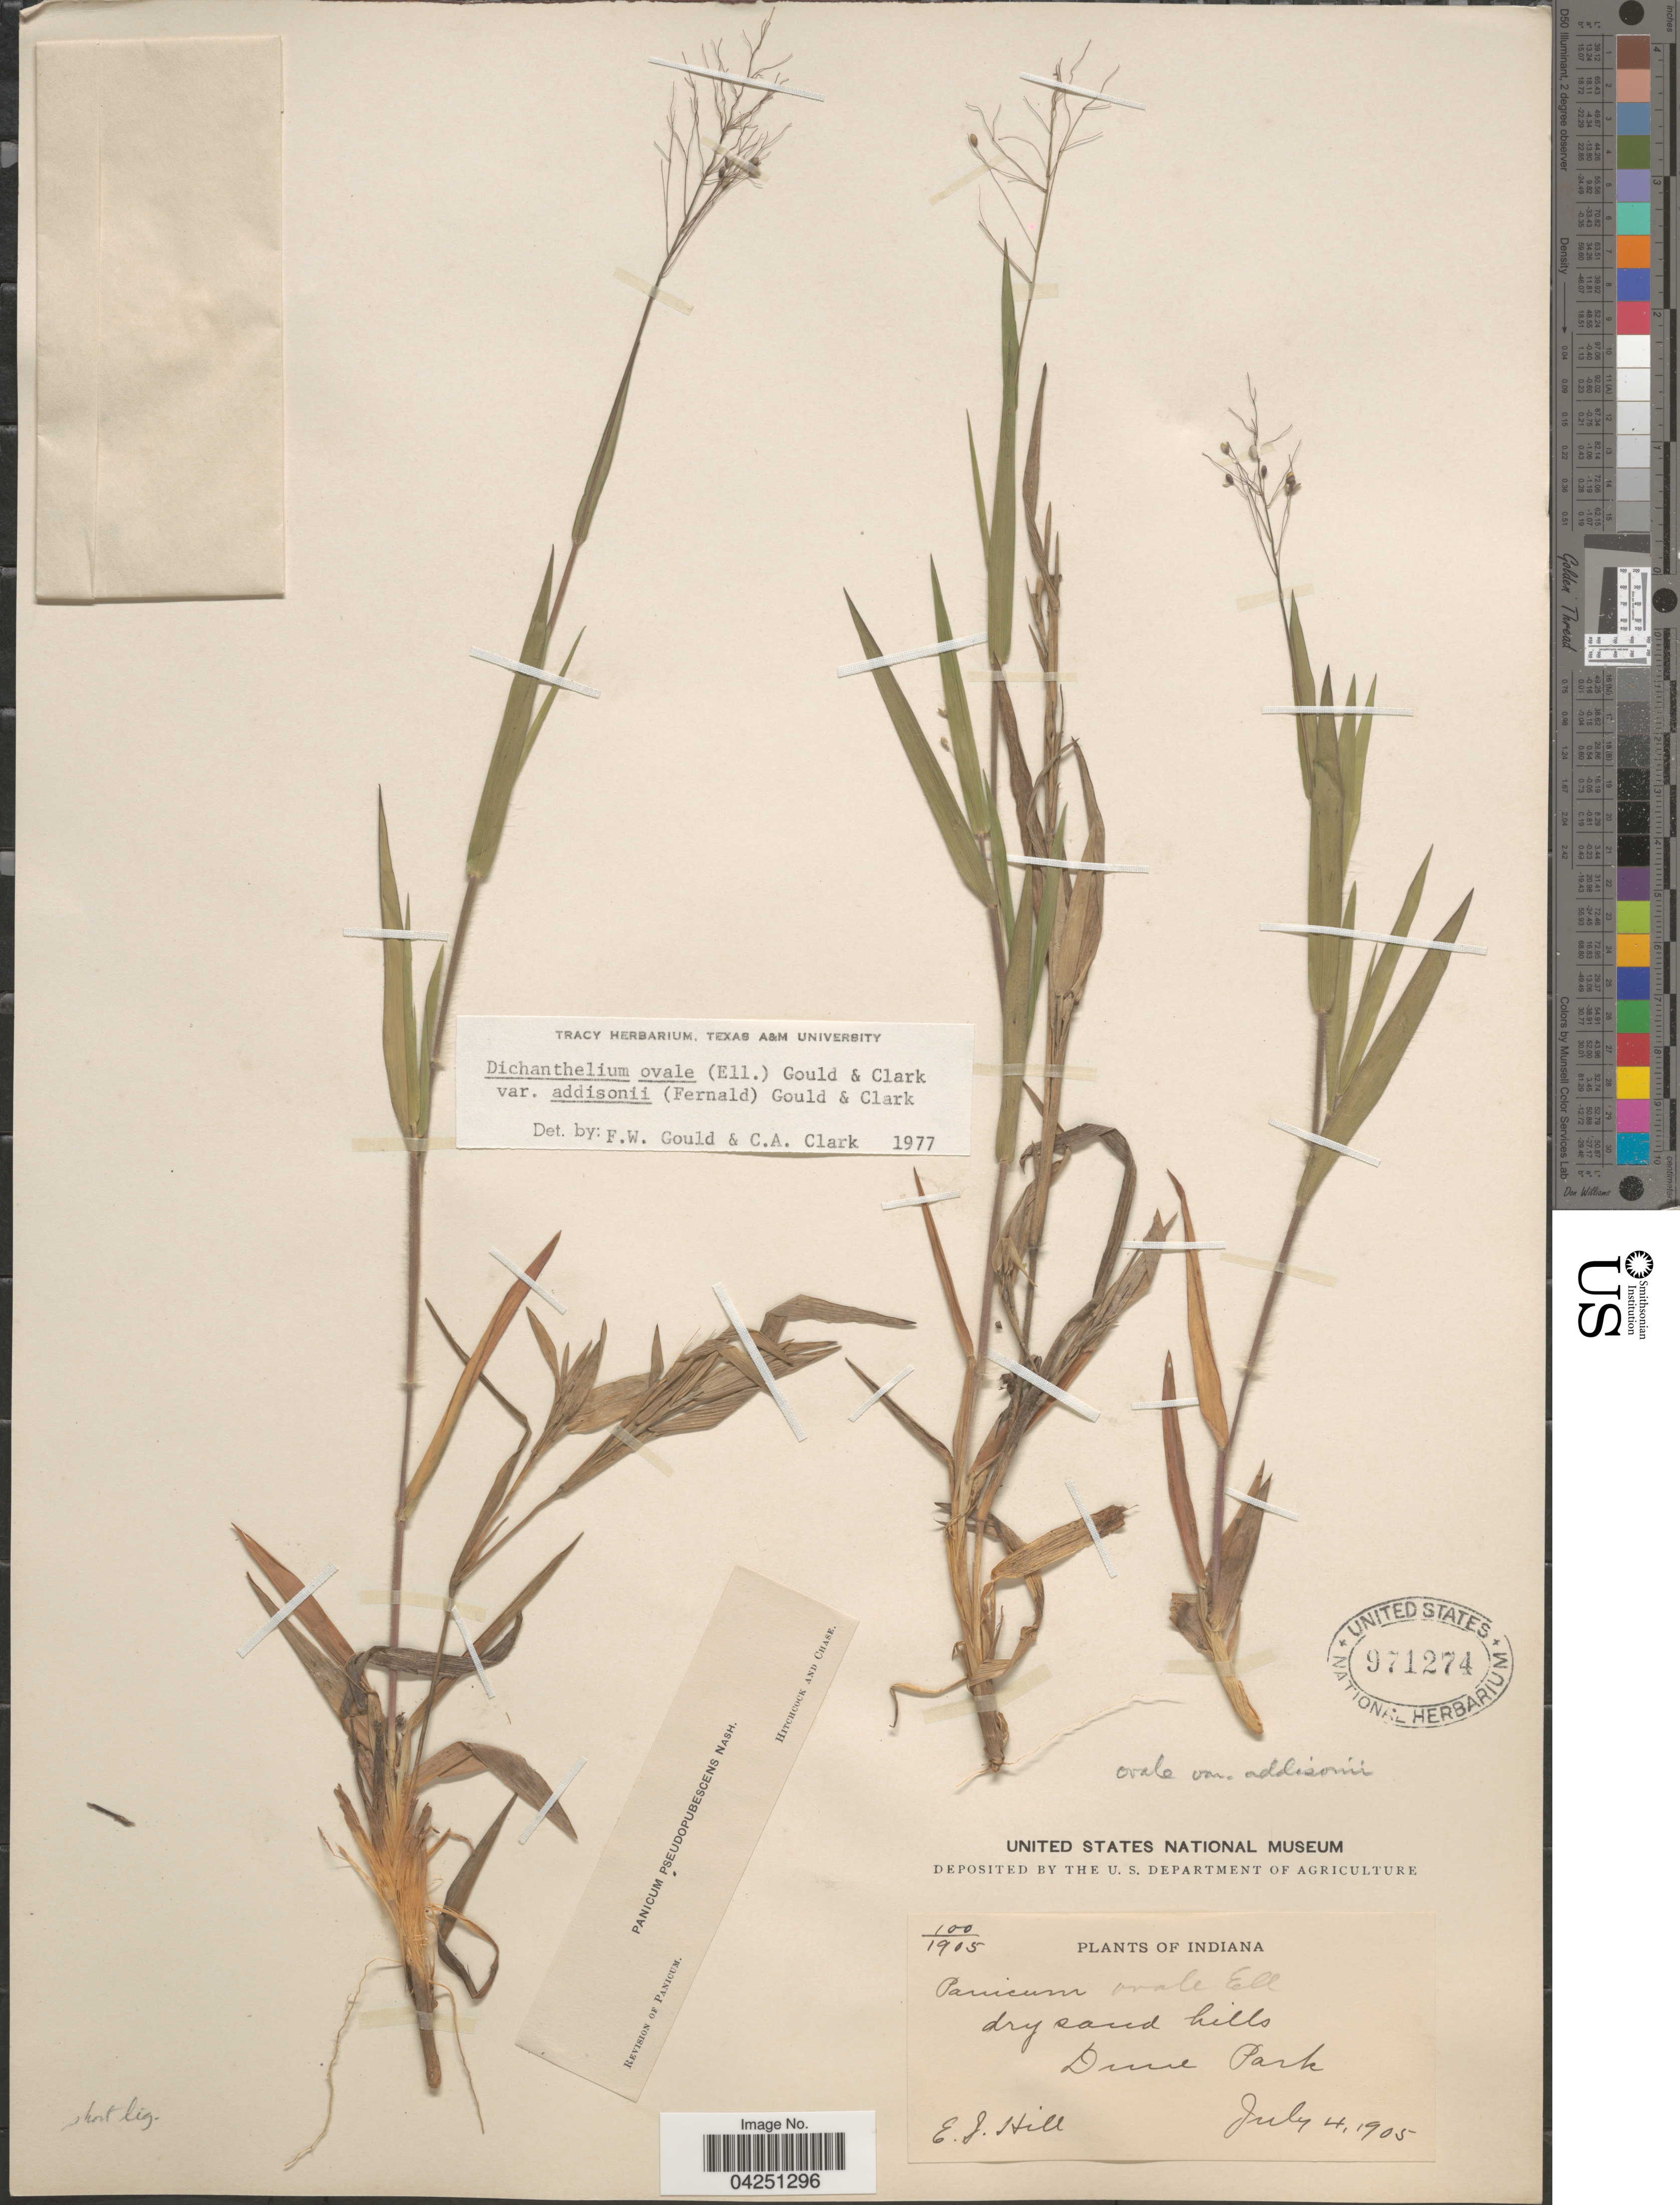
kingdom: Plantae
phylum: Tracheophyta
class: Liliopsida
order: Poales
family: Poaceae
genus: Dichanthelium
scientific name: Dichanthelium acuminatum var. acuminatum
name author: (Sw.) Gould & C.A. Clark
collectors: E. J. Hill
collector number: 100/1905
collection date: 1905-07-04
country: United States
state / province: Indiana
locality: Dry sand hills. Dune Park.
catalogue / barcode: US 971274